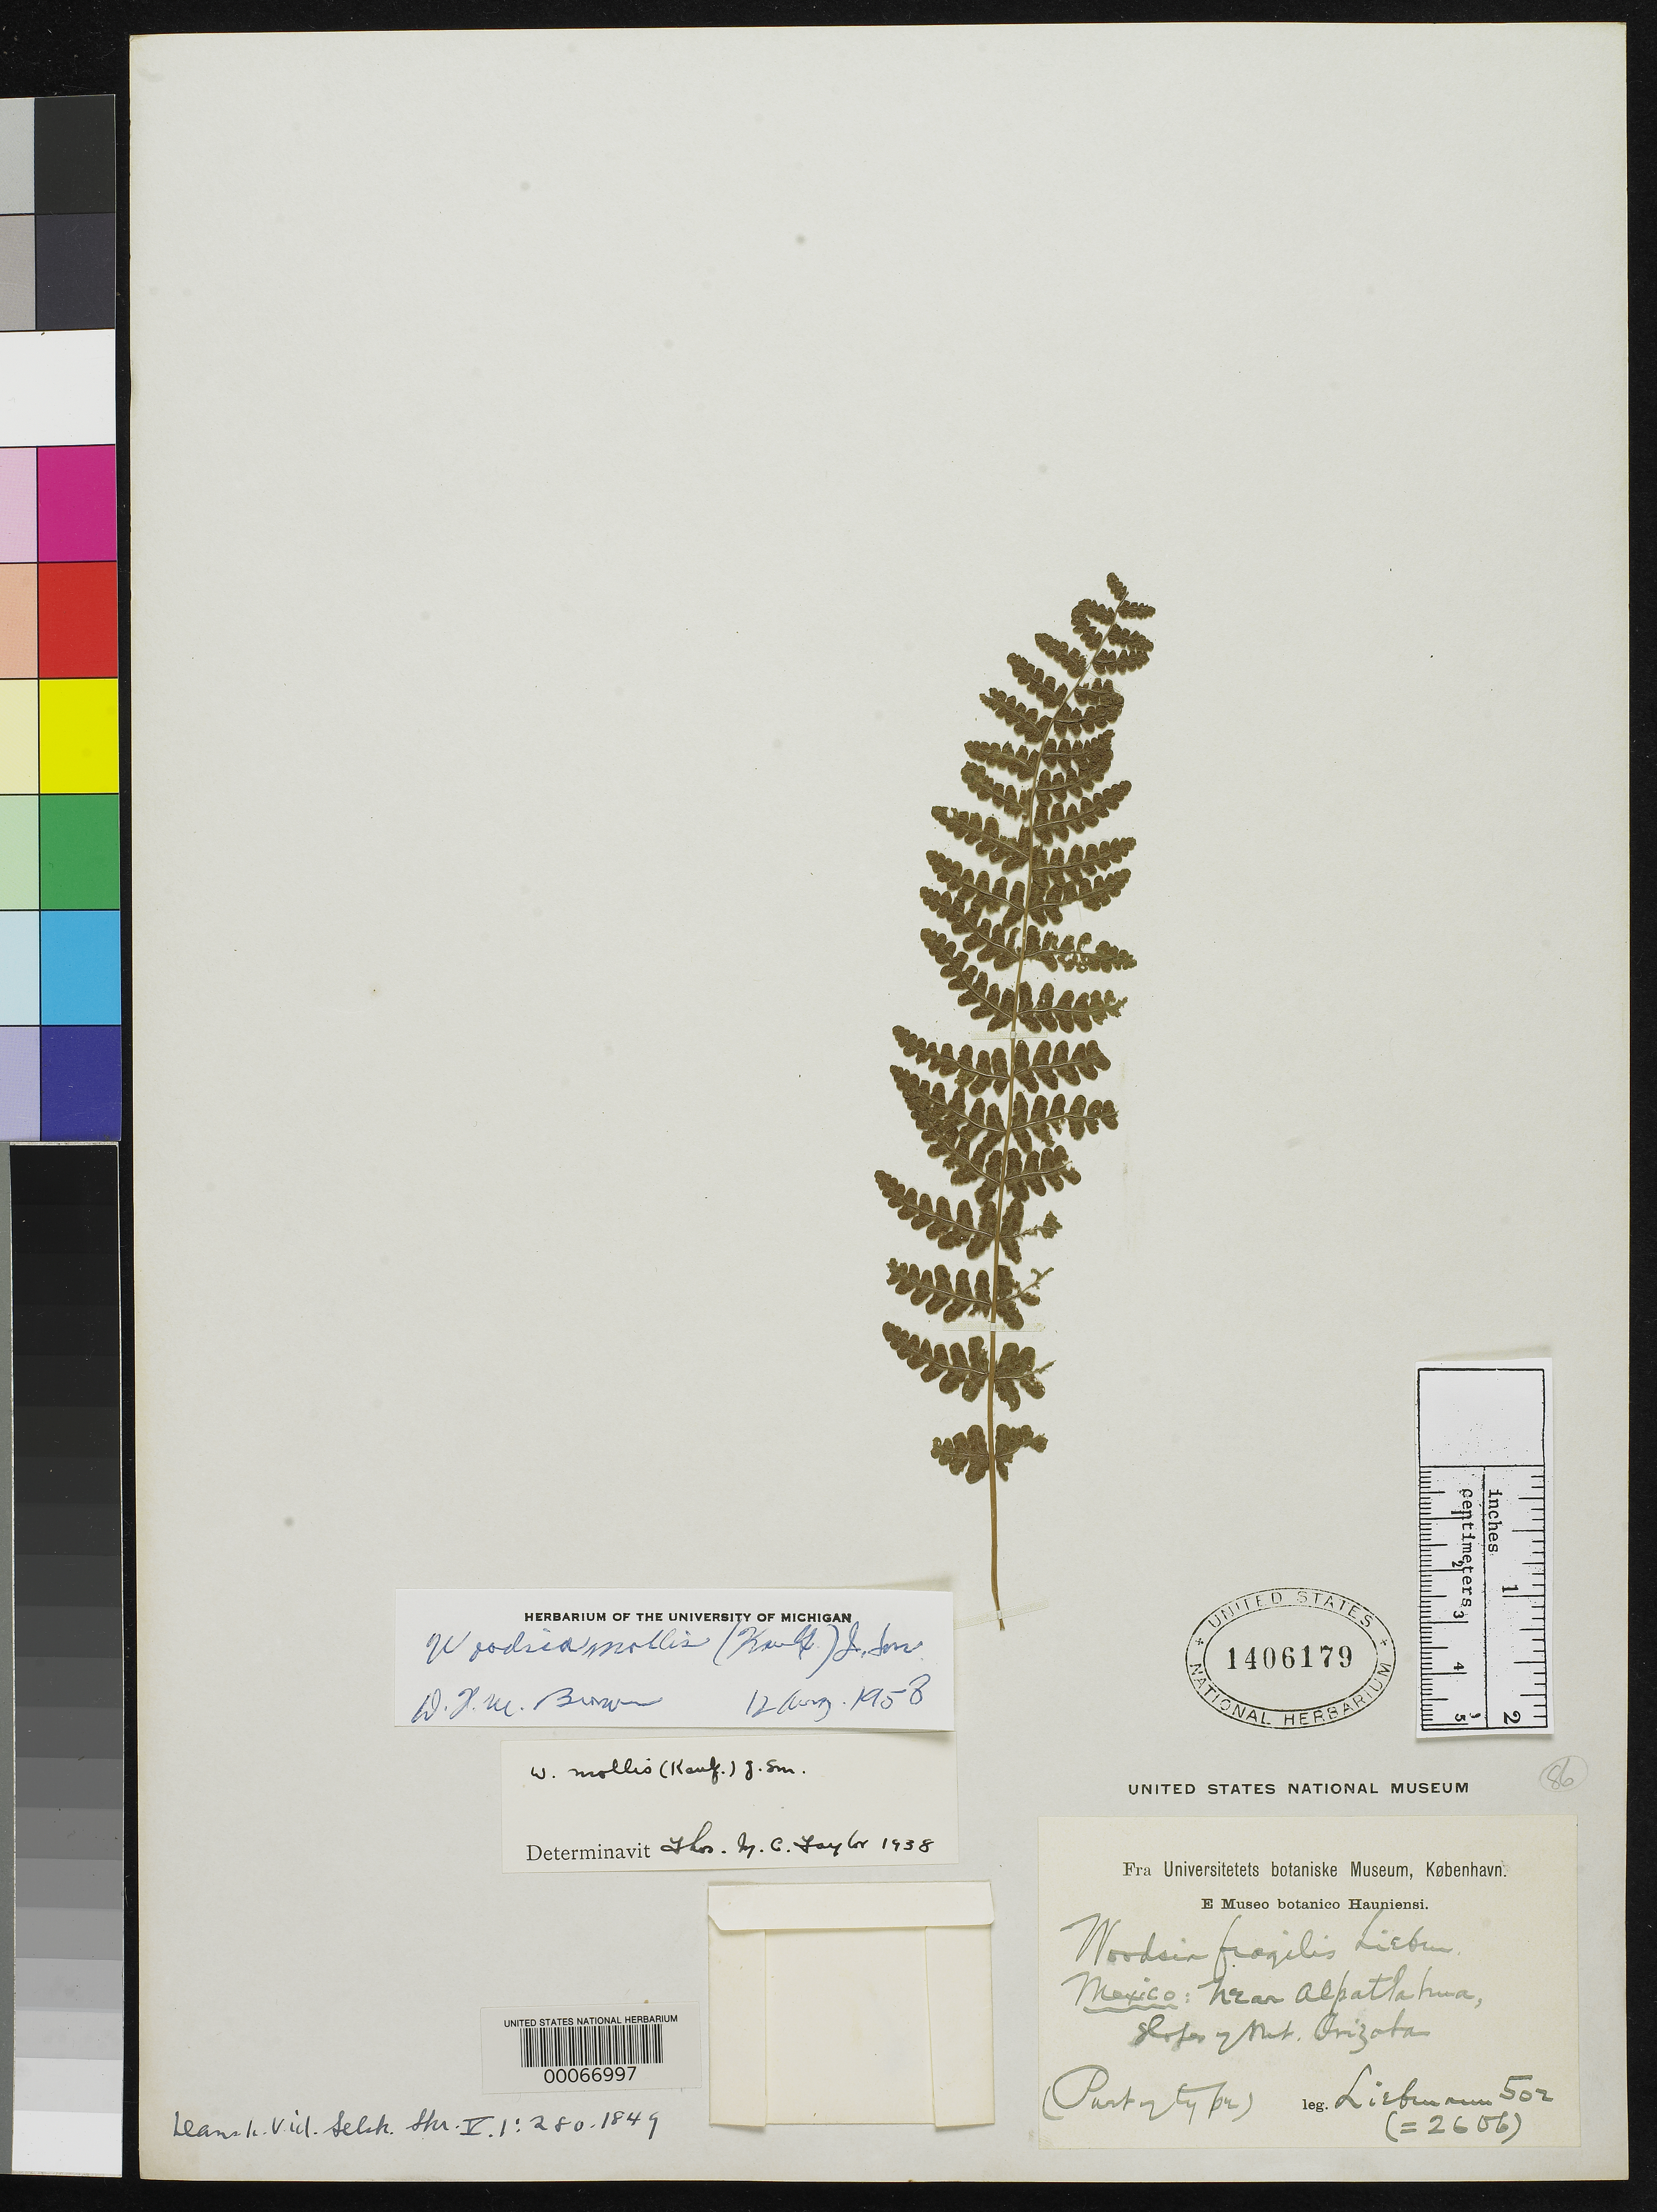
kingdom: Plantae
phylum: Tracheophyta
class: Polypodiopsida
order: Polypodiales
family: Woodsiaceae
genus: Woodsia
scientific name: Woodsia fragilis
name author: Liebm.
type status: Type Fragment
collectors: F. M. Liebmann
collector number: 2606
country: Mexico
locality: Near Alpatlahua, slopes of Mt. Orizaba.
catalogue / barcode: US 1406179